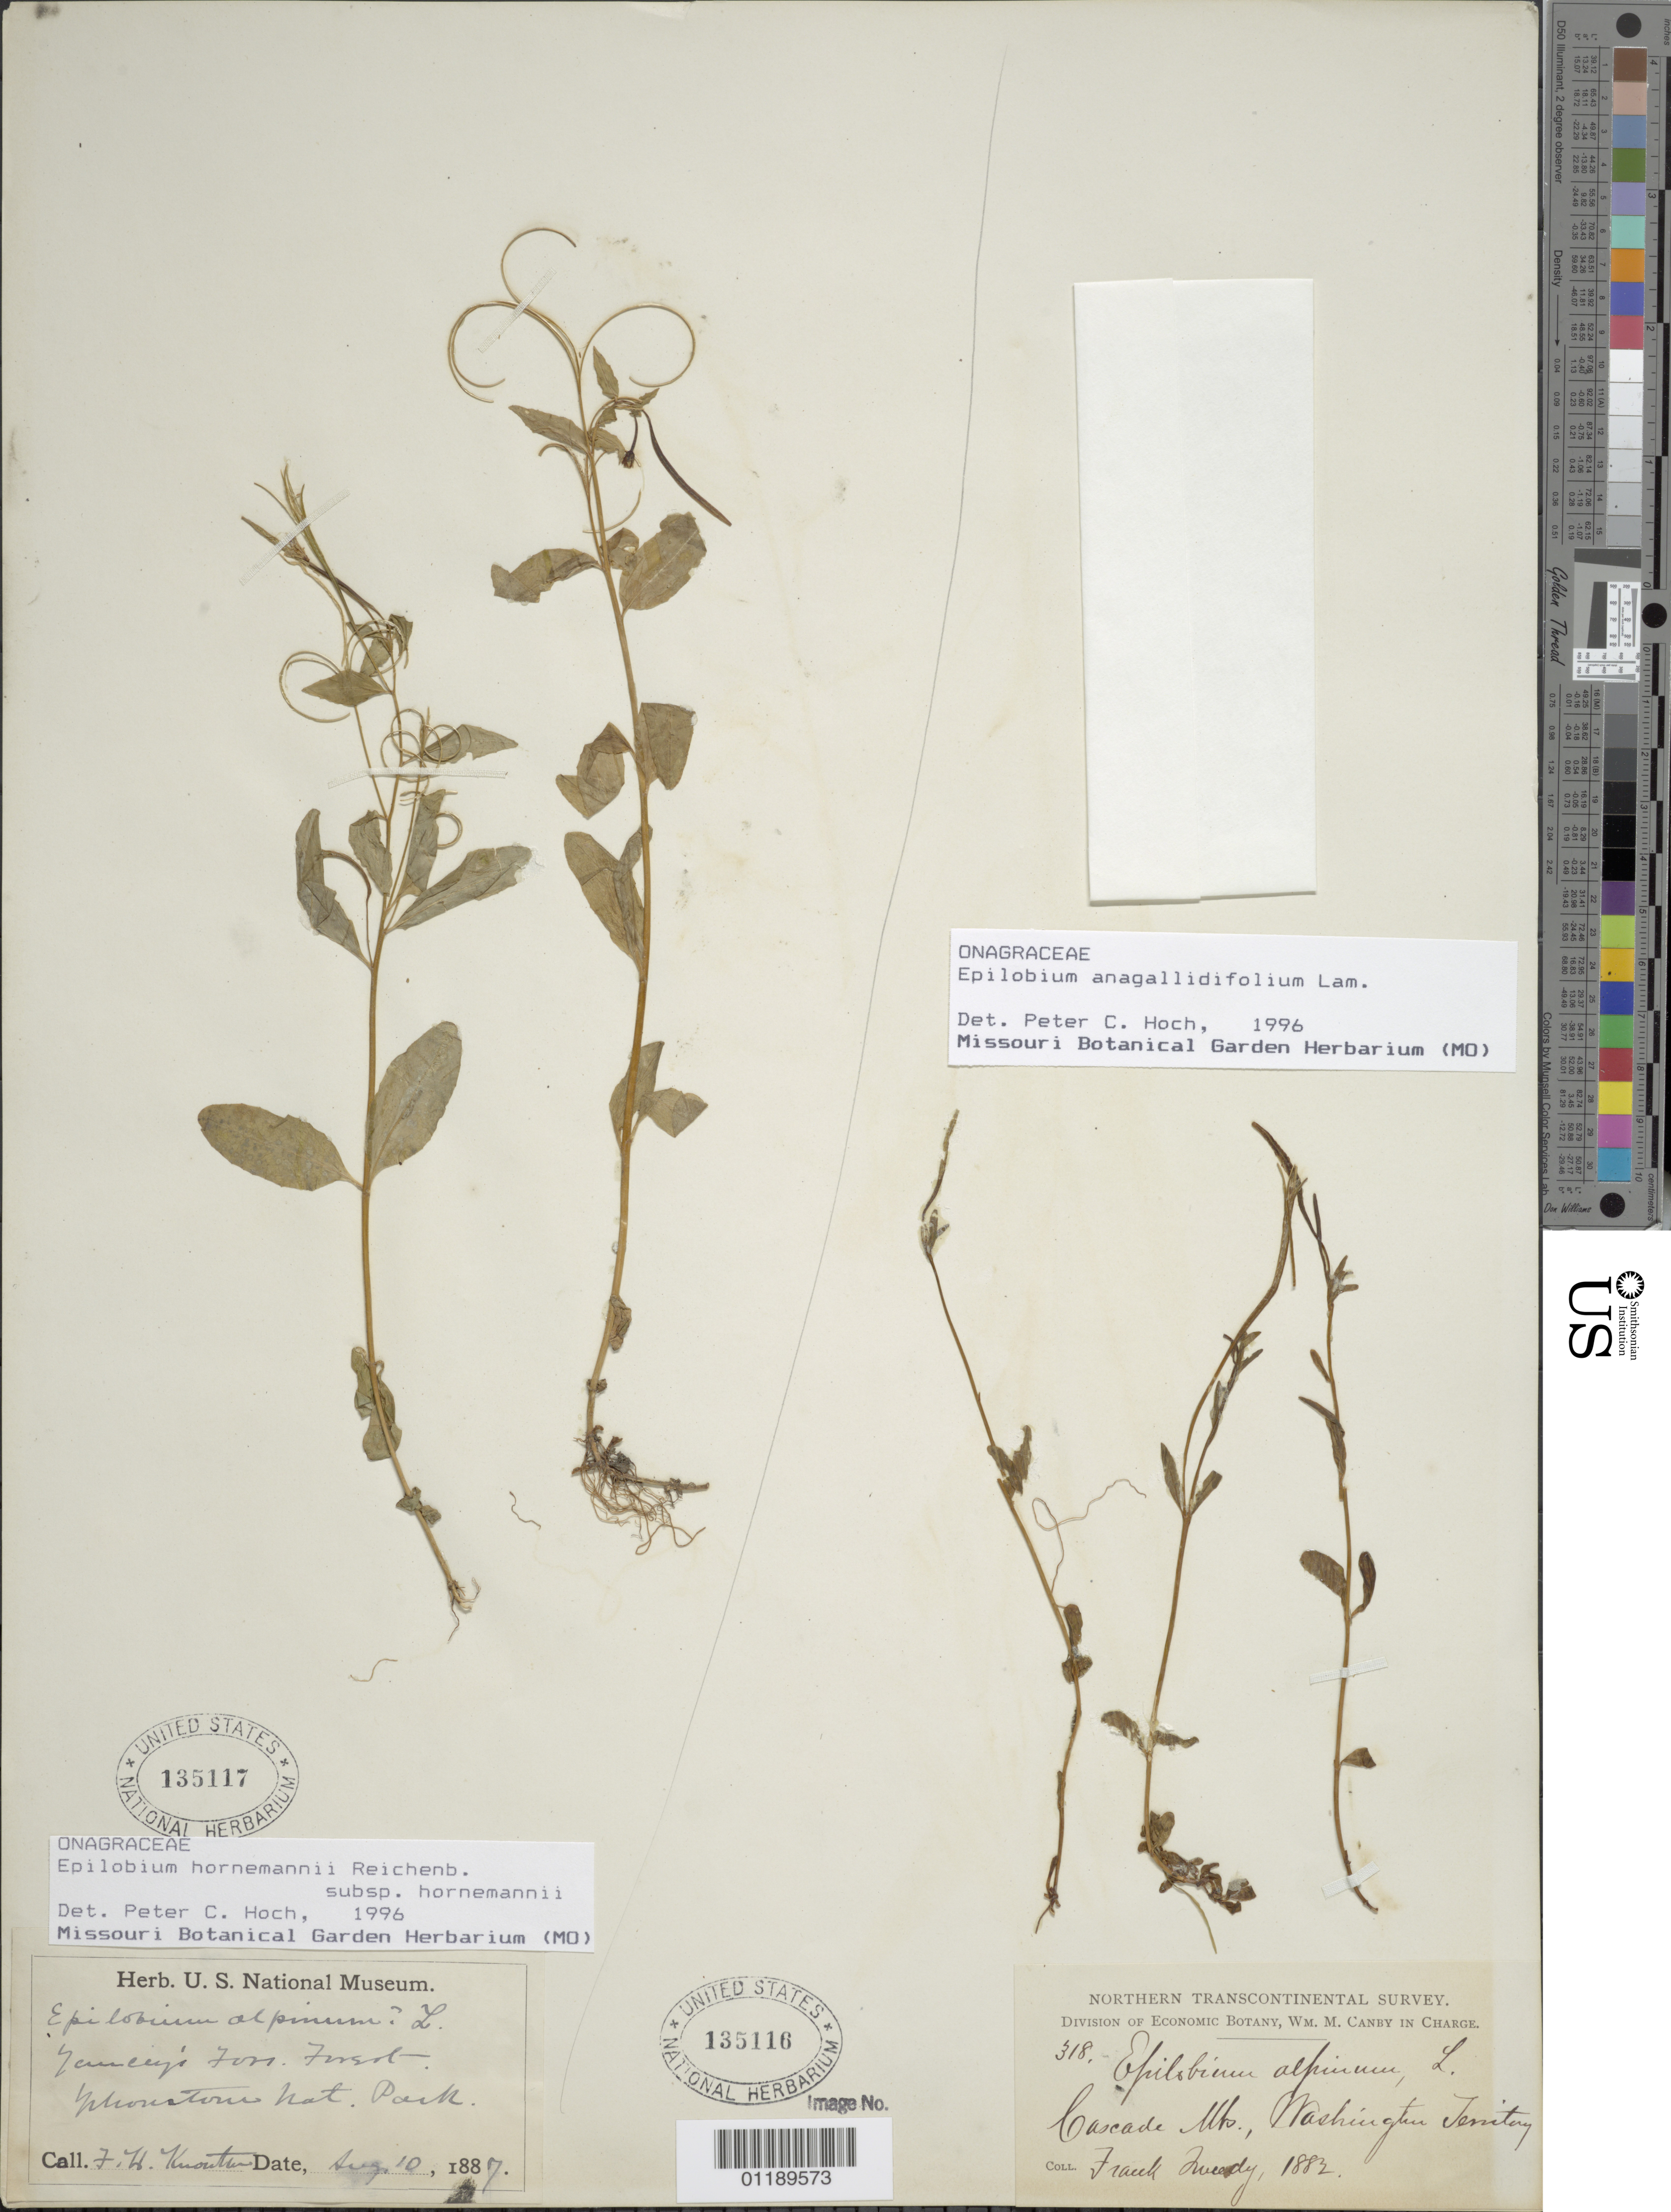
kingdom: Plantae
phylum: Tracheophyta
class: Magnoliopsida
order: Myrtales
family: Onagraceae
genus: Epilobium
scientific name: Epilobium hornemannii subsp. hornemannii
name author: Rchb.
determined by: Hoch, P. C.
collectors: F. H. Knowlton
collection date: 1887-08-10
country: United States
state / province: Wyoming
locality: Yellowstone National Park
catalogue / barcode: US 135117